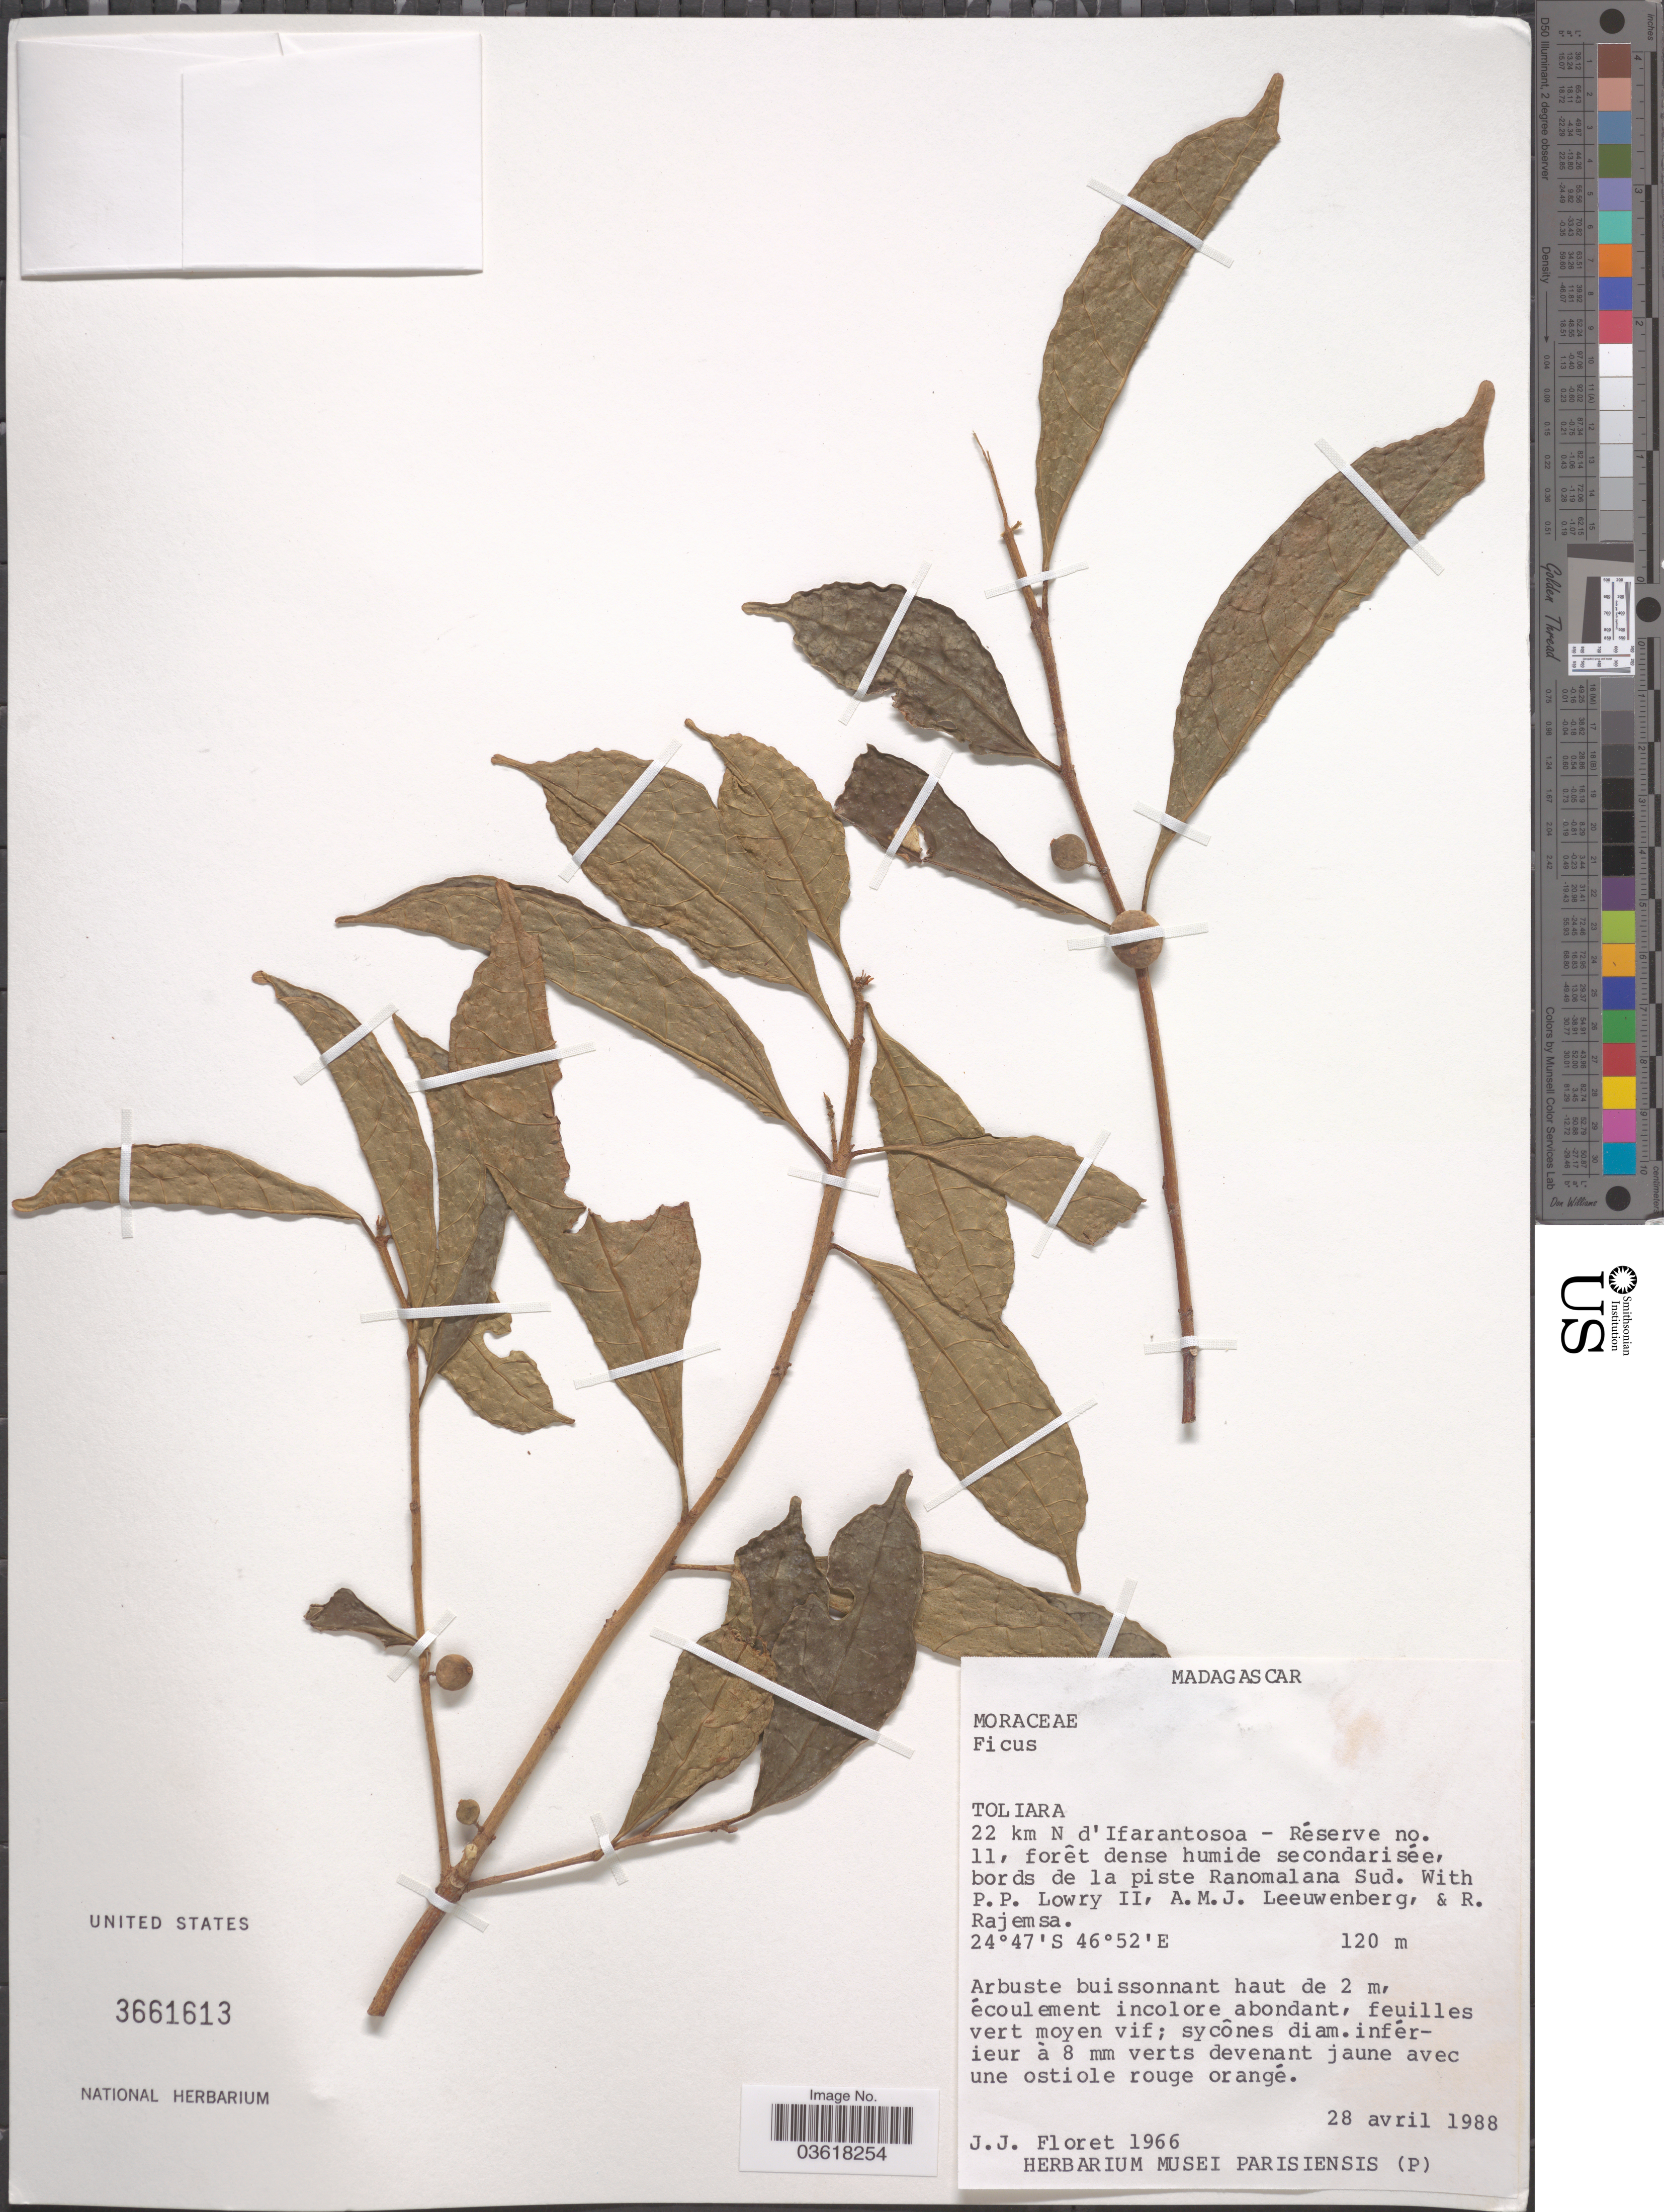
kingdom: Plantae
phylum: Tracheophyta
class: Magnoliopsida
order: Rosales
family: Moraceae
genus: Ficus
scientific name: Ficus sp.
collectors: J. Floret, P. P. Lowry, A. J. M. Leeuwenberg & R. Rajemsa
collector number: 1966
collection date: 1988-04-28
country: Madagascar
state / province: Anosy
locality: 22 km N d'Ifarantosoa - Réserve no. 11, forêt dense humide secondarisée, bords de la piste Ranomalana Sud.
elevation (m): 120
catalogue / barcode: US 3661613